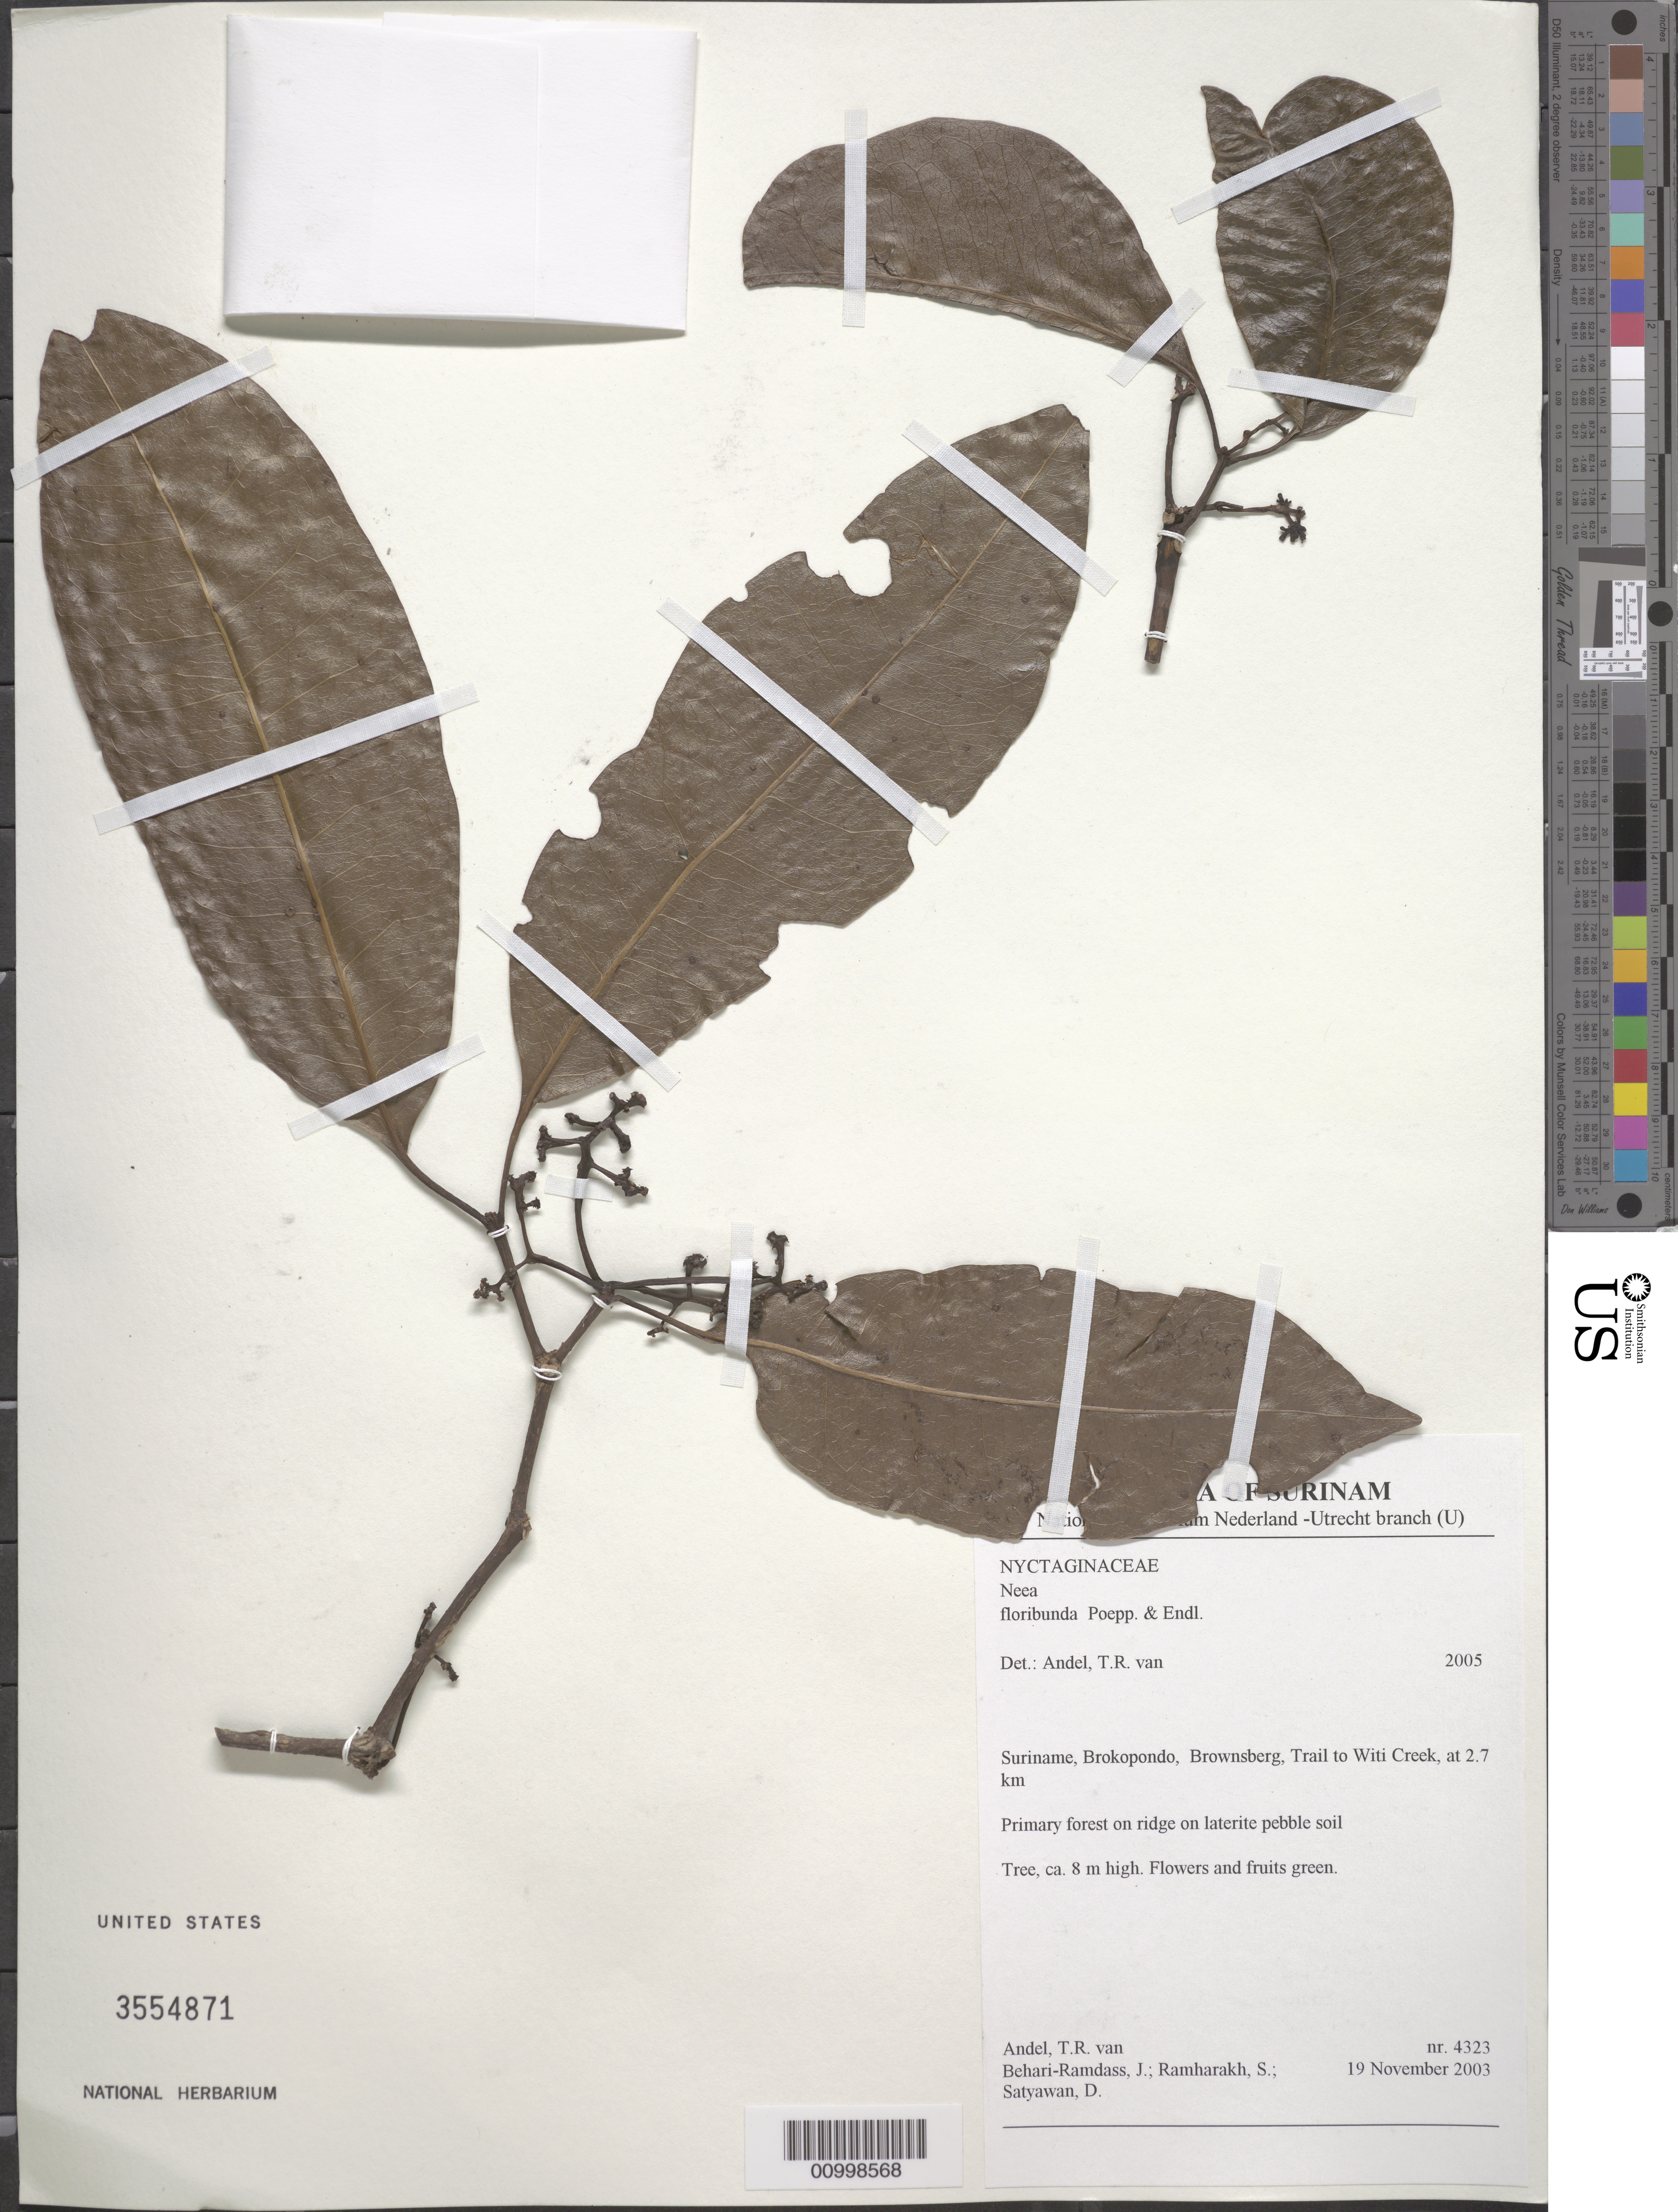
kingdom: Plantae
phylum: Tracheophyta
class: Magnoliopsida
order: Caryophyllales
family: Nyctaginaceae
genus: Neea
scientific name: Neea floribunda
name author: Poepp. & Endl.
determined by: Andel, Tinde R. van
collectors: T. R. van Andel, J. Behari-Ramdas, S. Ramharakh & D. Satyawan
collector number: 4323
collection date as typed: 19-Nov-03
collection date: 2003-11-19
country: Suriname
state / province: Brokopondo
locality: Brownsberg, trail to Witi Creek at 2.7km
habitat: Primary forest on ridge on laterite pebble soil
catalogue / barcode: US 3554871